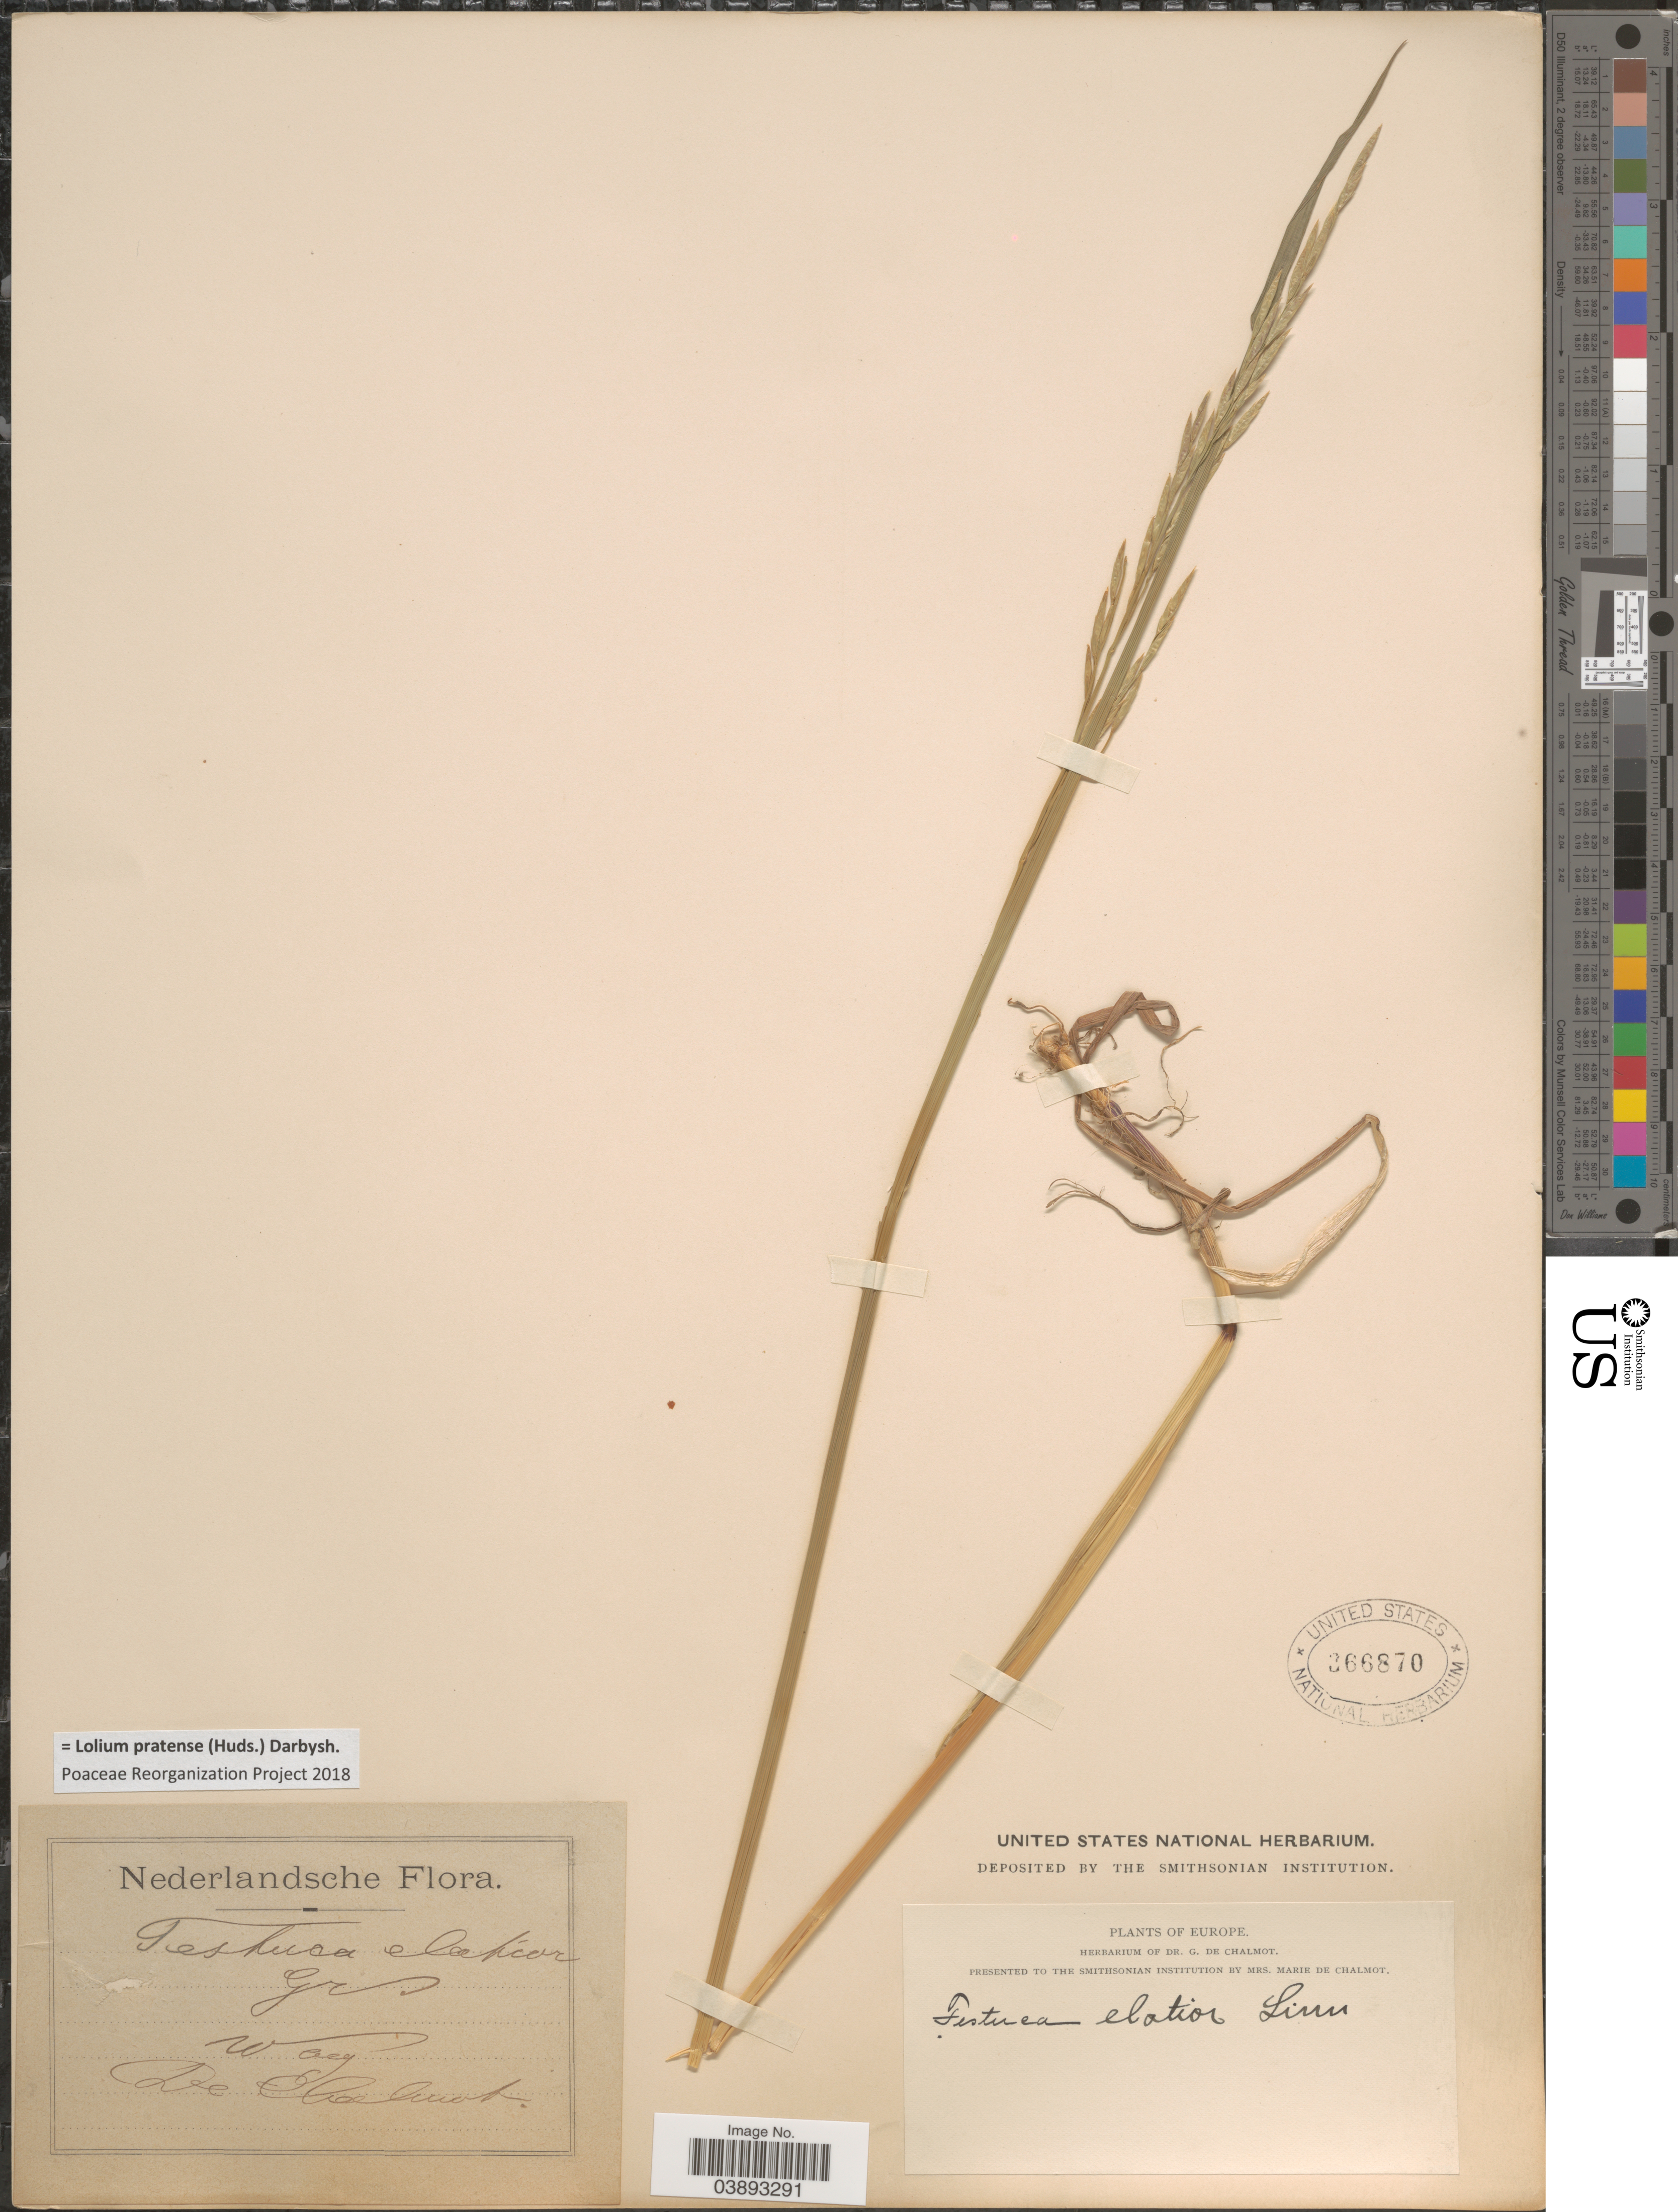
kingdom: Plantae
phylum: Tracheophyta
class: Liliopsida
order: Poales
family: Poaceae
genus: Lolium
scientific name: Lolium pratense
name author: (Huds.) Darbysh.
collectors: G. de Chalmot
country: Netherlands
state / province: Gelderland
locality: Wag.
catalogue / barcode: US 366870